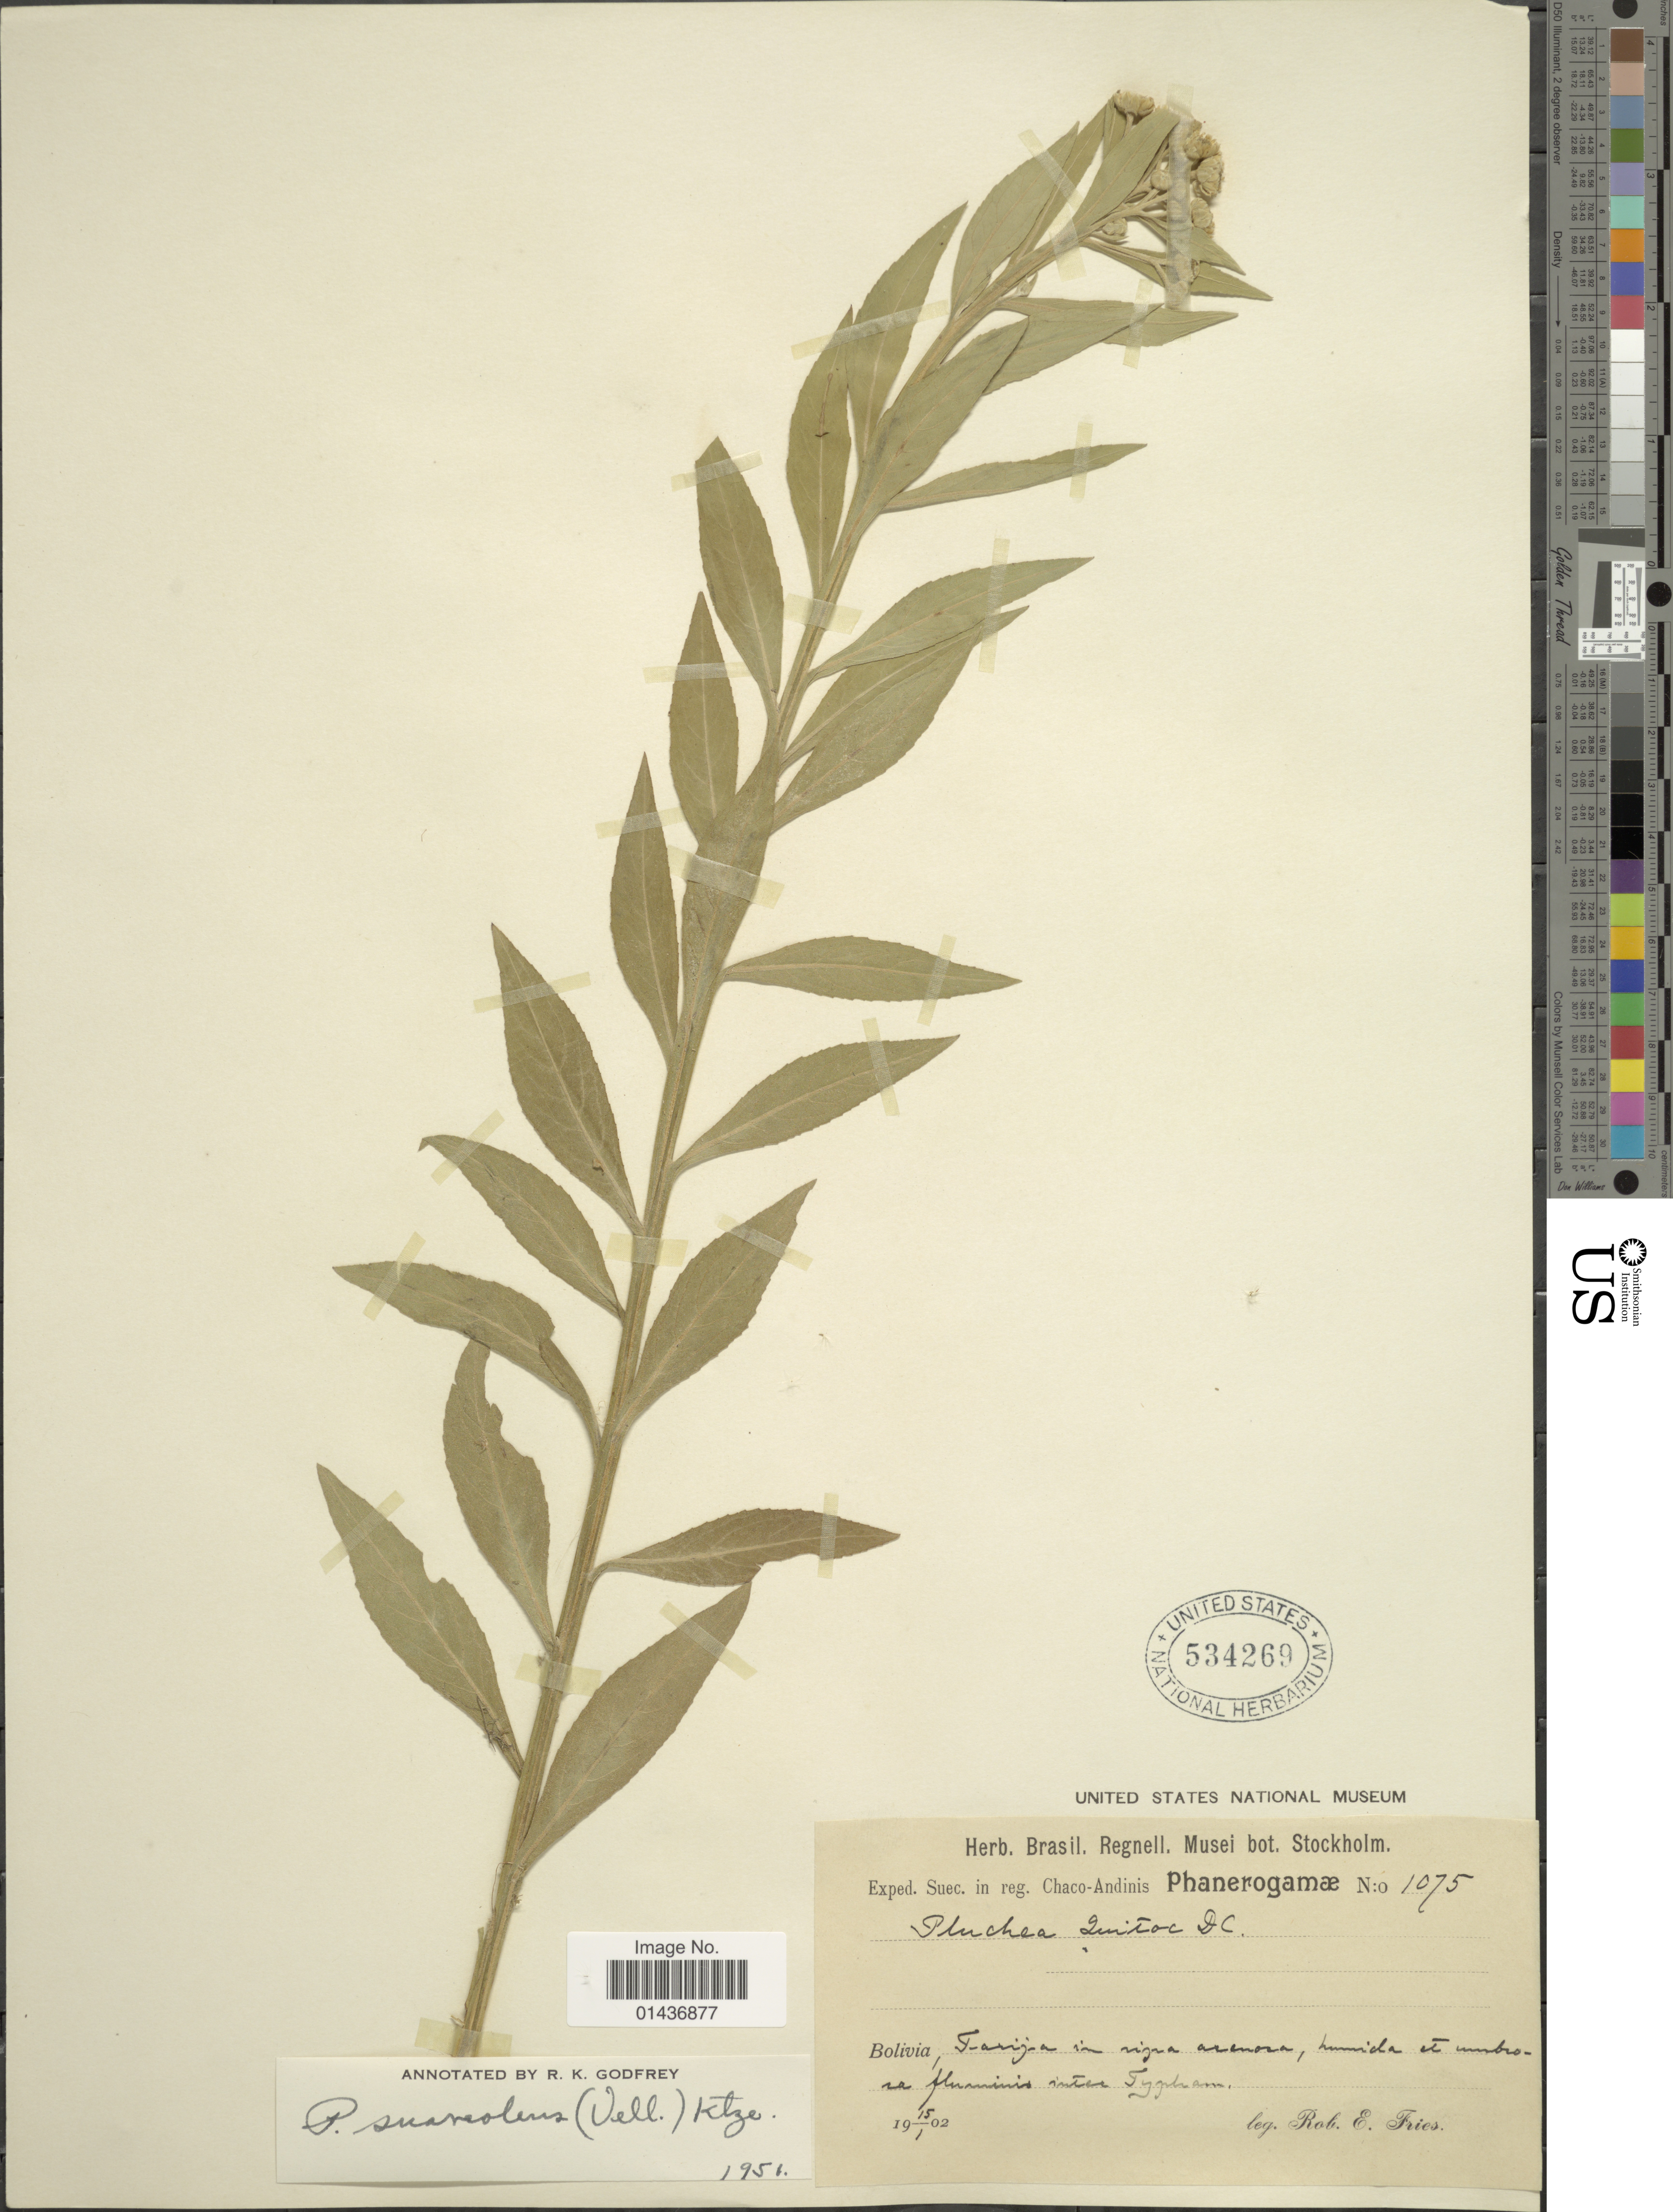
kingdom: Plantae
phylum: Tracheophyta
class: Magnoliopsida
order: Asterales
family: Asteraceae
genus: Pluchea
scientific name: Pluchea suaveolens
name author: (Vell.) Kuntze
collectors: R. E. Fries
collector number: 1075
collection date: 1902-01-15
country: Bolivia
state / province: Tarija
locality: Tarija in ripa arenosa, humida et umbresa fluminis inter Typham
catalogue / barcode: US 534269